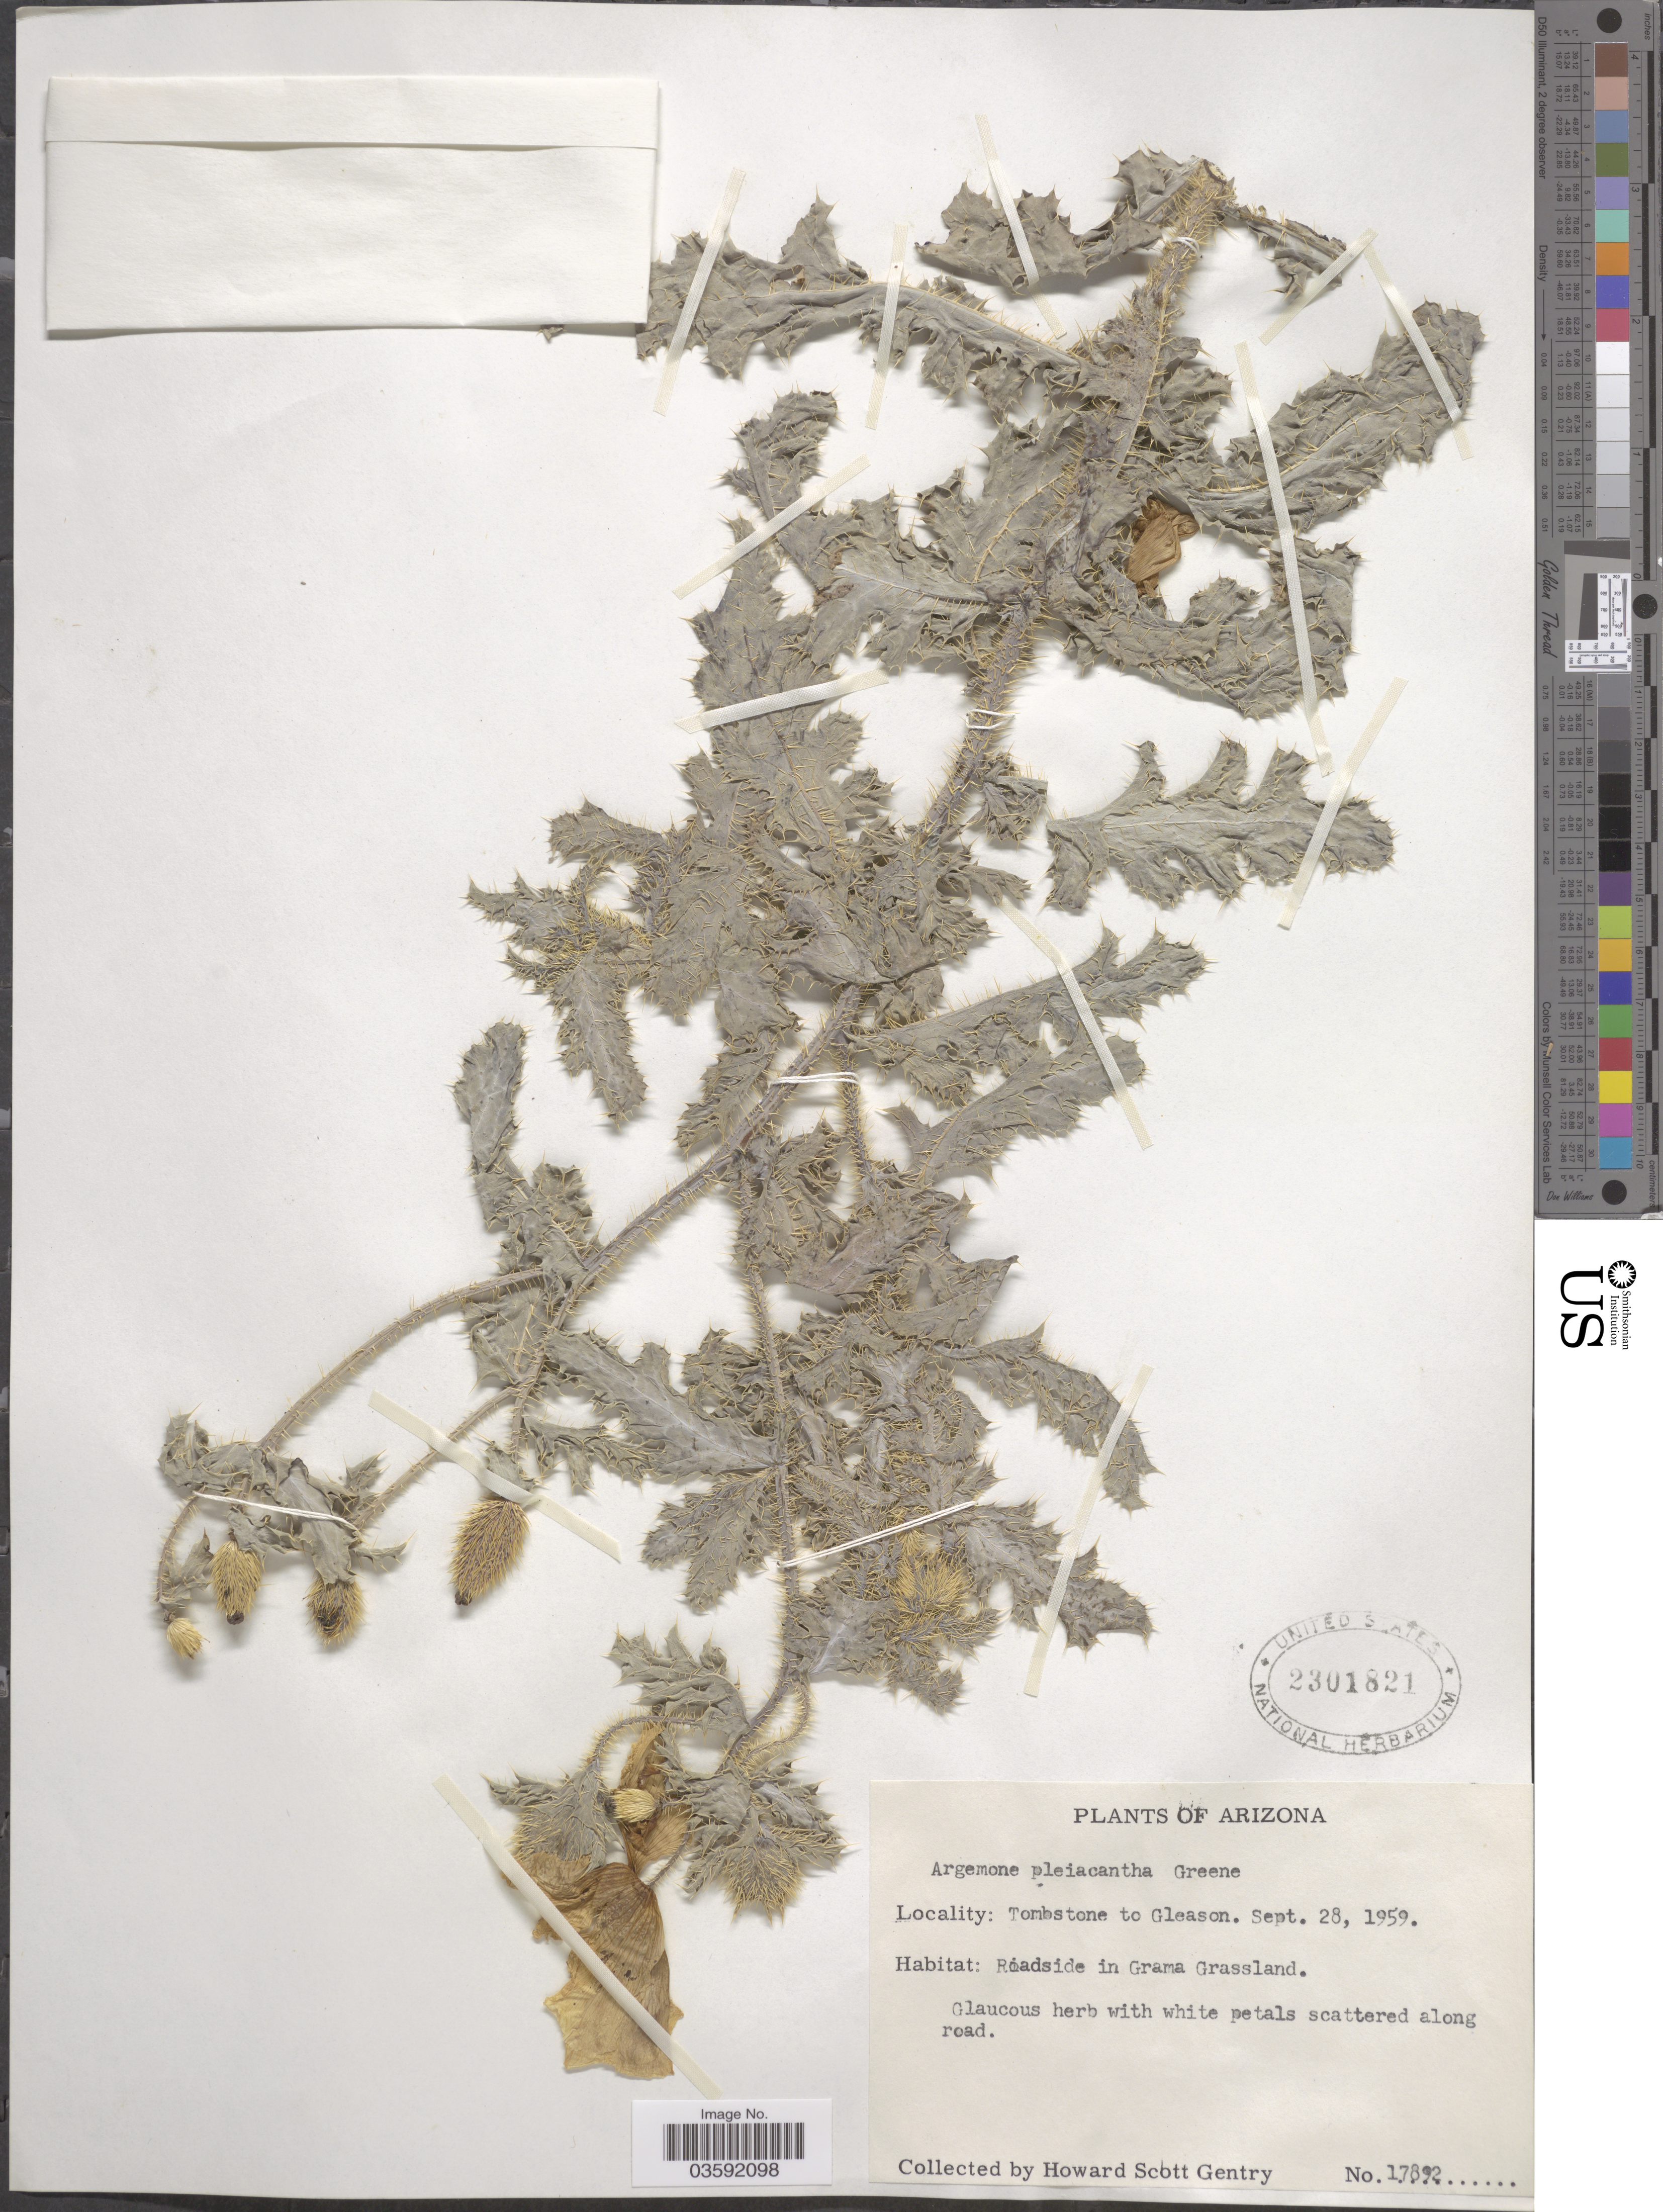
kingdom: Plantae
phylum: Tracheophyta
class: Magnoliopsida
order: Ranunculales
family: Papaveraceae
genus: Argemone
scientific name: Argemone pleiacantha subsp. pleiacantha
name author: Greene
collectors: H. S. Gentry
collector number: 17892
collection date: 1959-09-28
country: United States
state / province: Arizona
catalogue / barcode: US 2301821